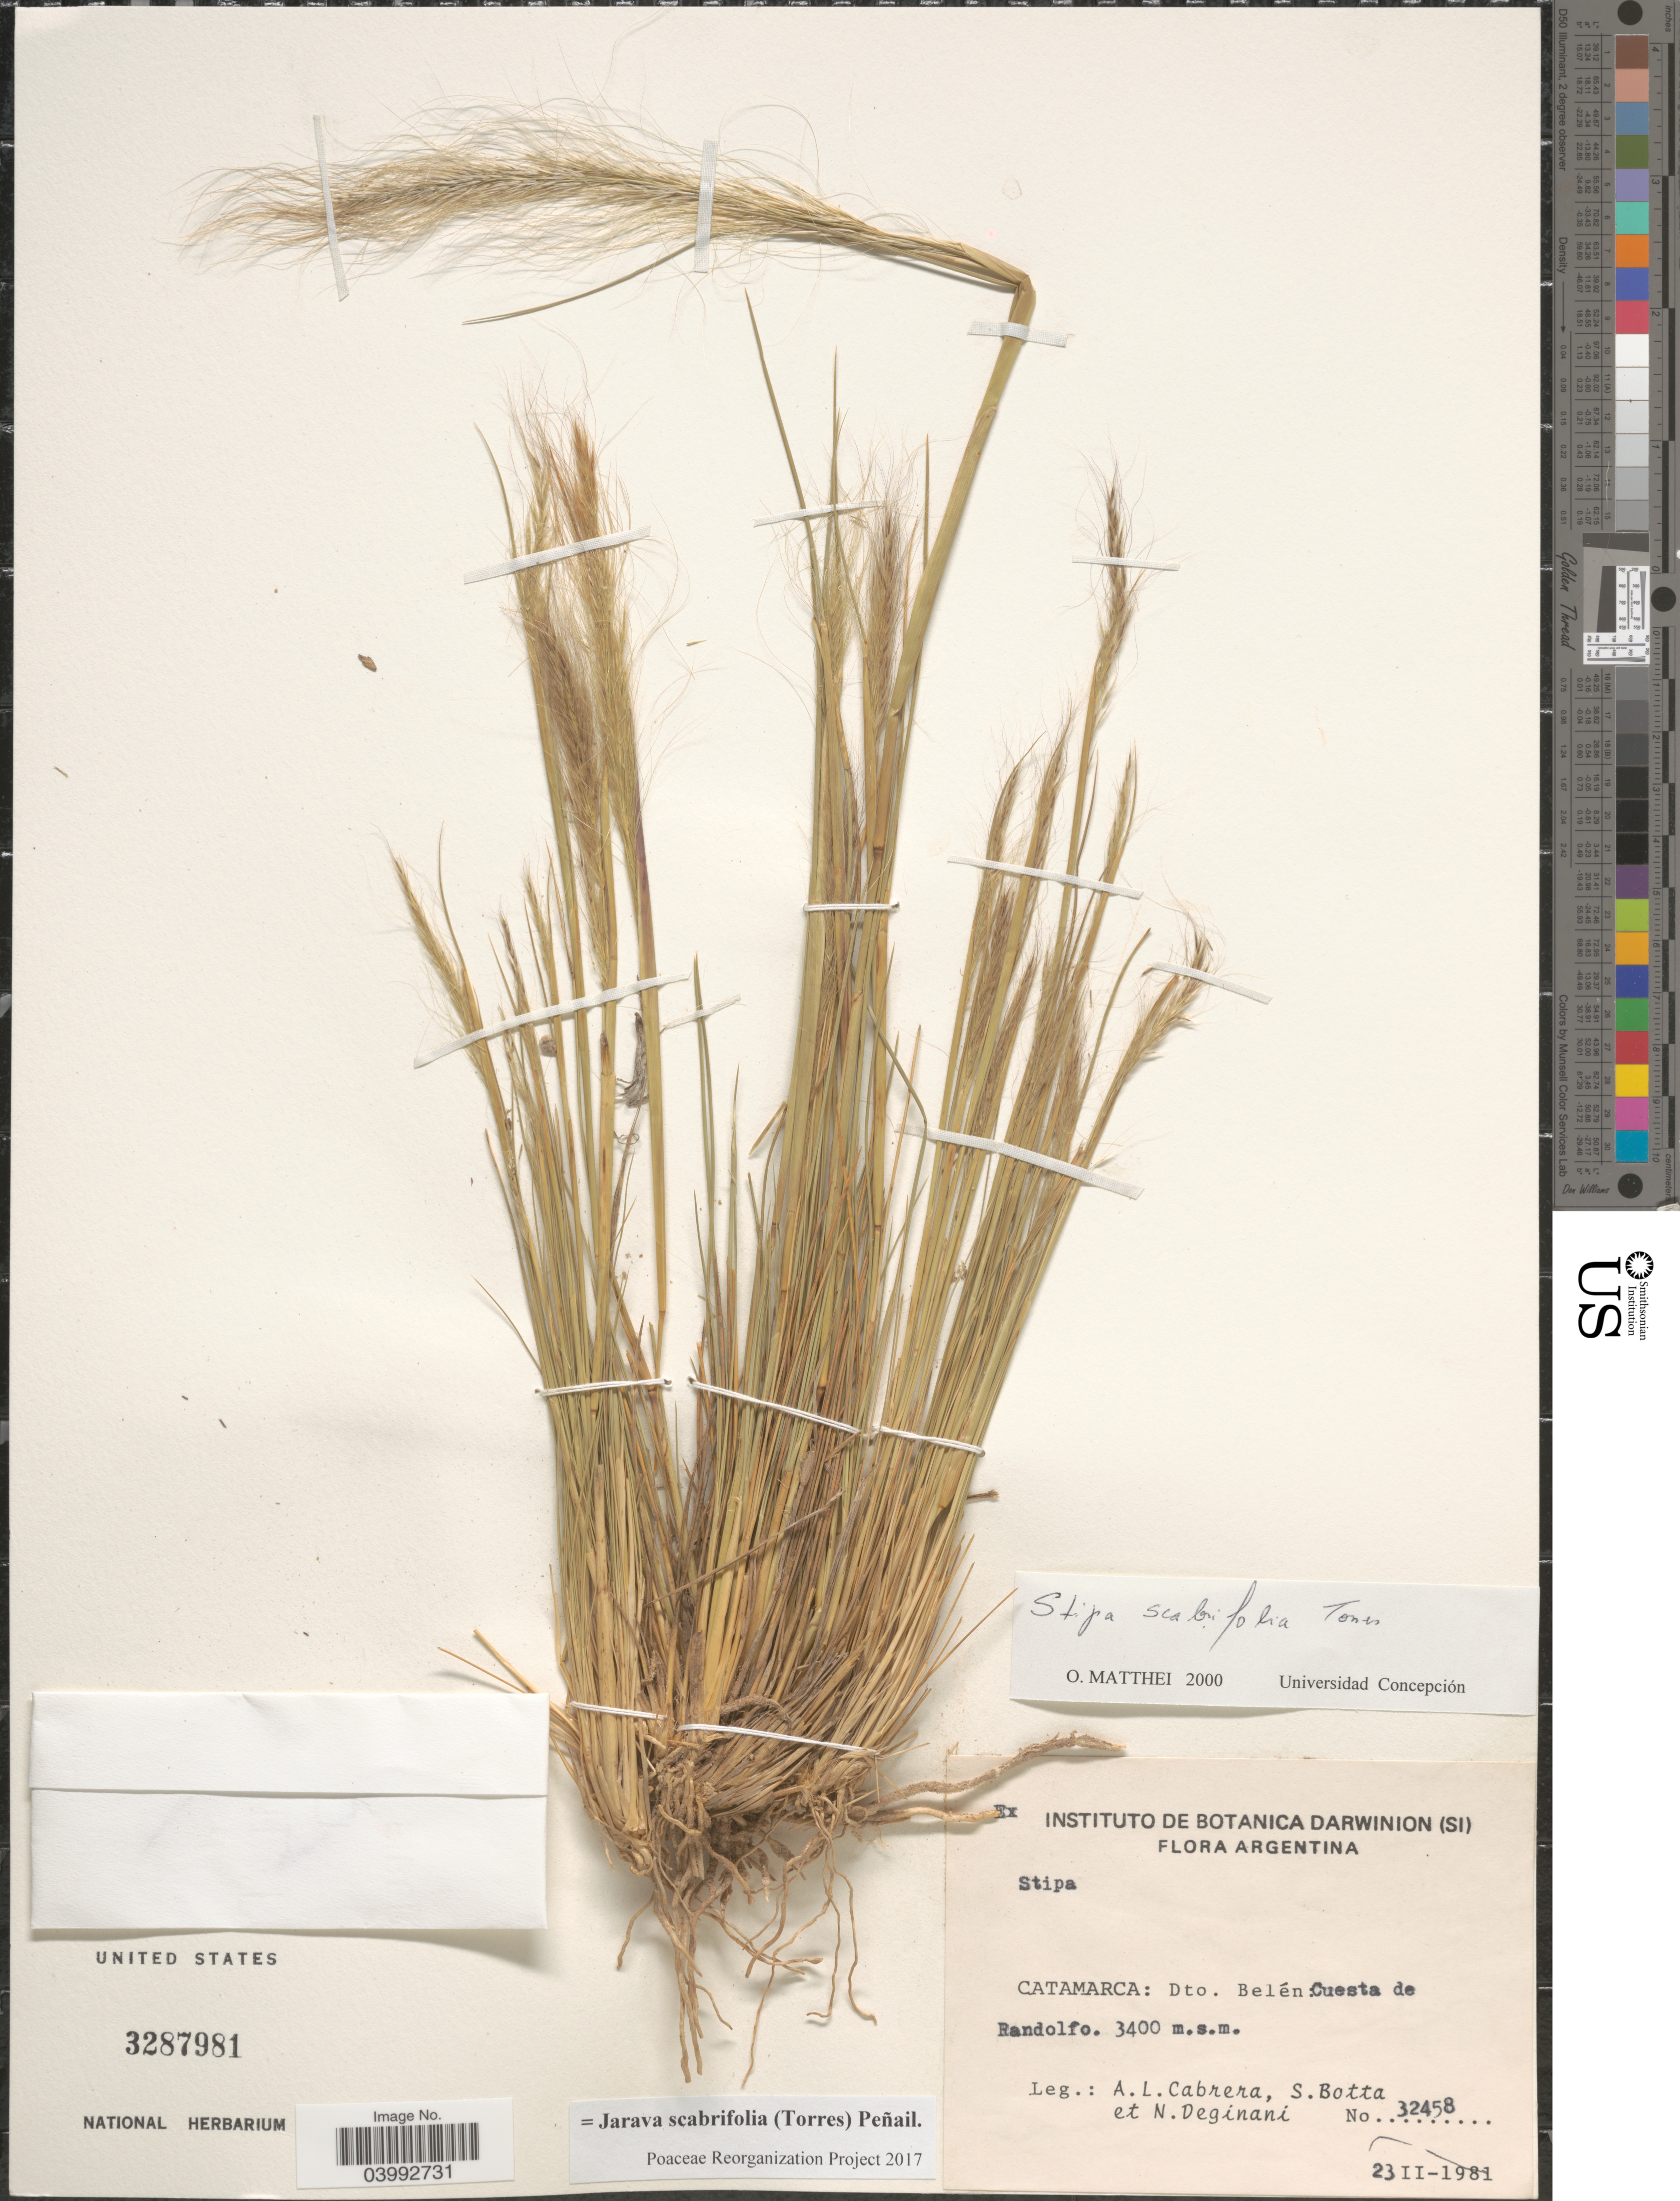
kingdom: Plantae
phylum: Tracheophyta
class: Liliopsida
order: Poales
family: Poaceae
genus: Jarava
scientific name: Jarava scabrifolia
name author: (Torres) Peñail.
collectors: A. L. Cabrera, S. Botta & N. Deginani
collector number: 32458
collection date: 1981-02-23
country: Argentina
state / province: Catamarca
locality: Dto. Belén: Cuesta de Randolfo.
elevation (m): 3400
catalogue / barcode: US 3287981